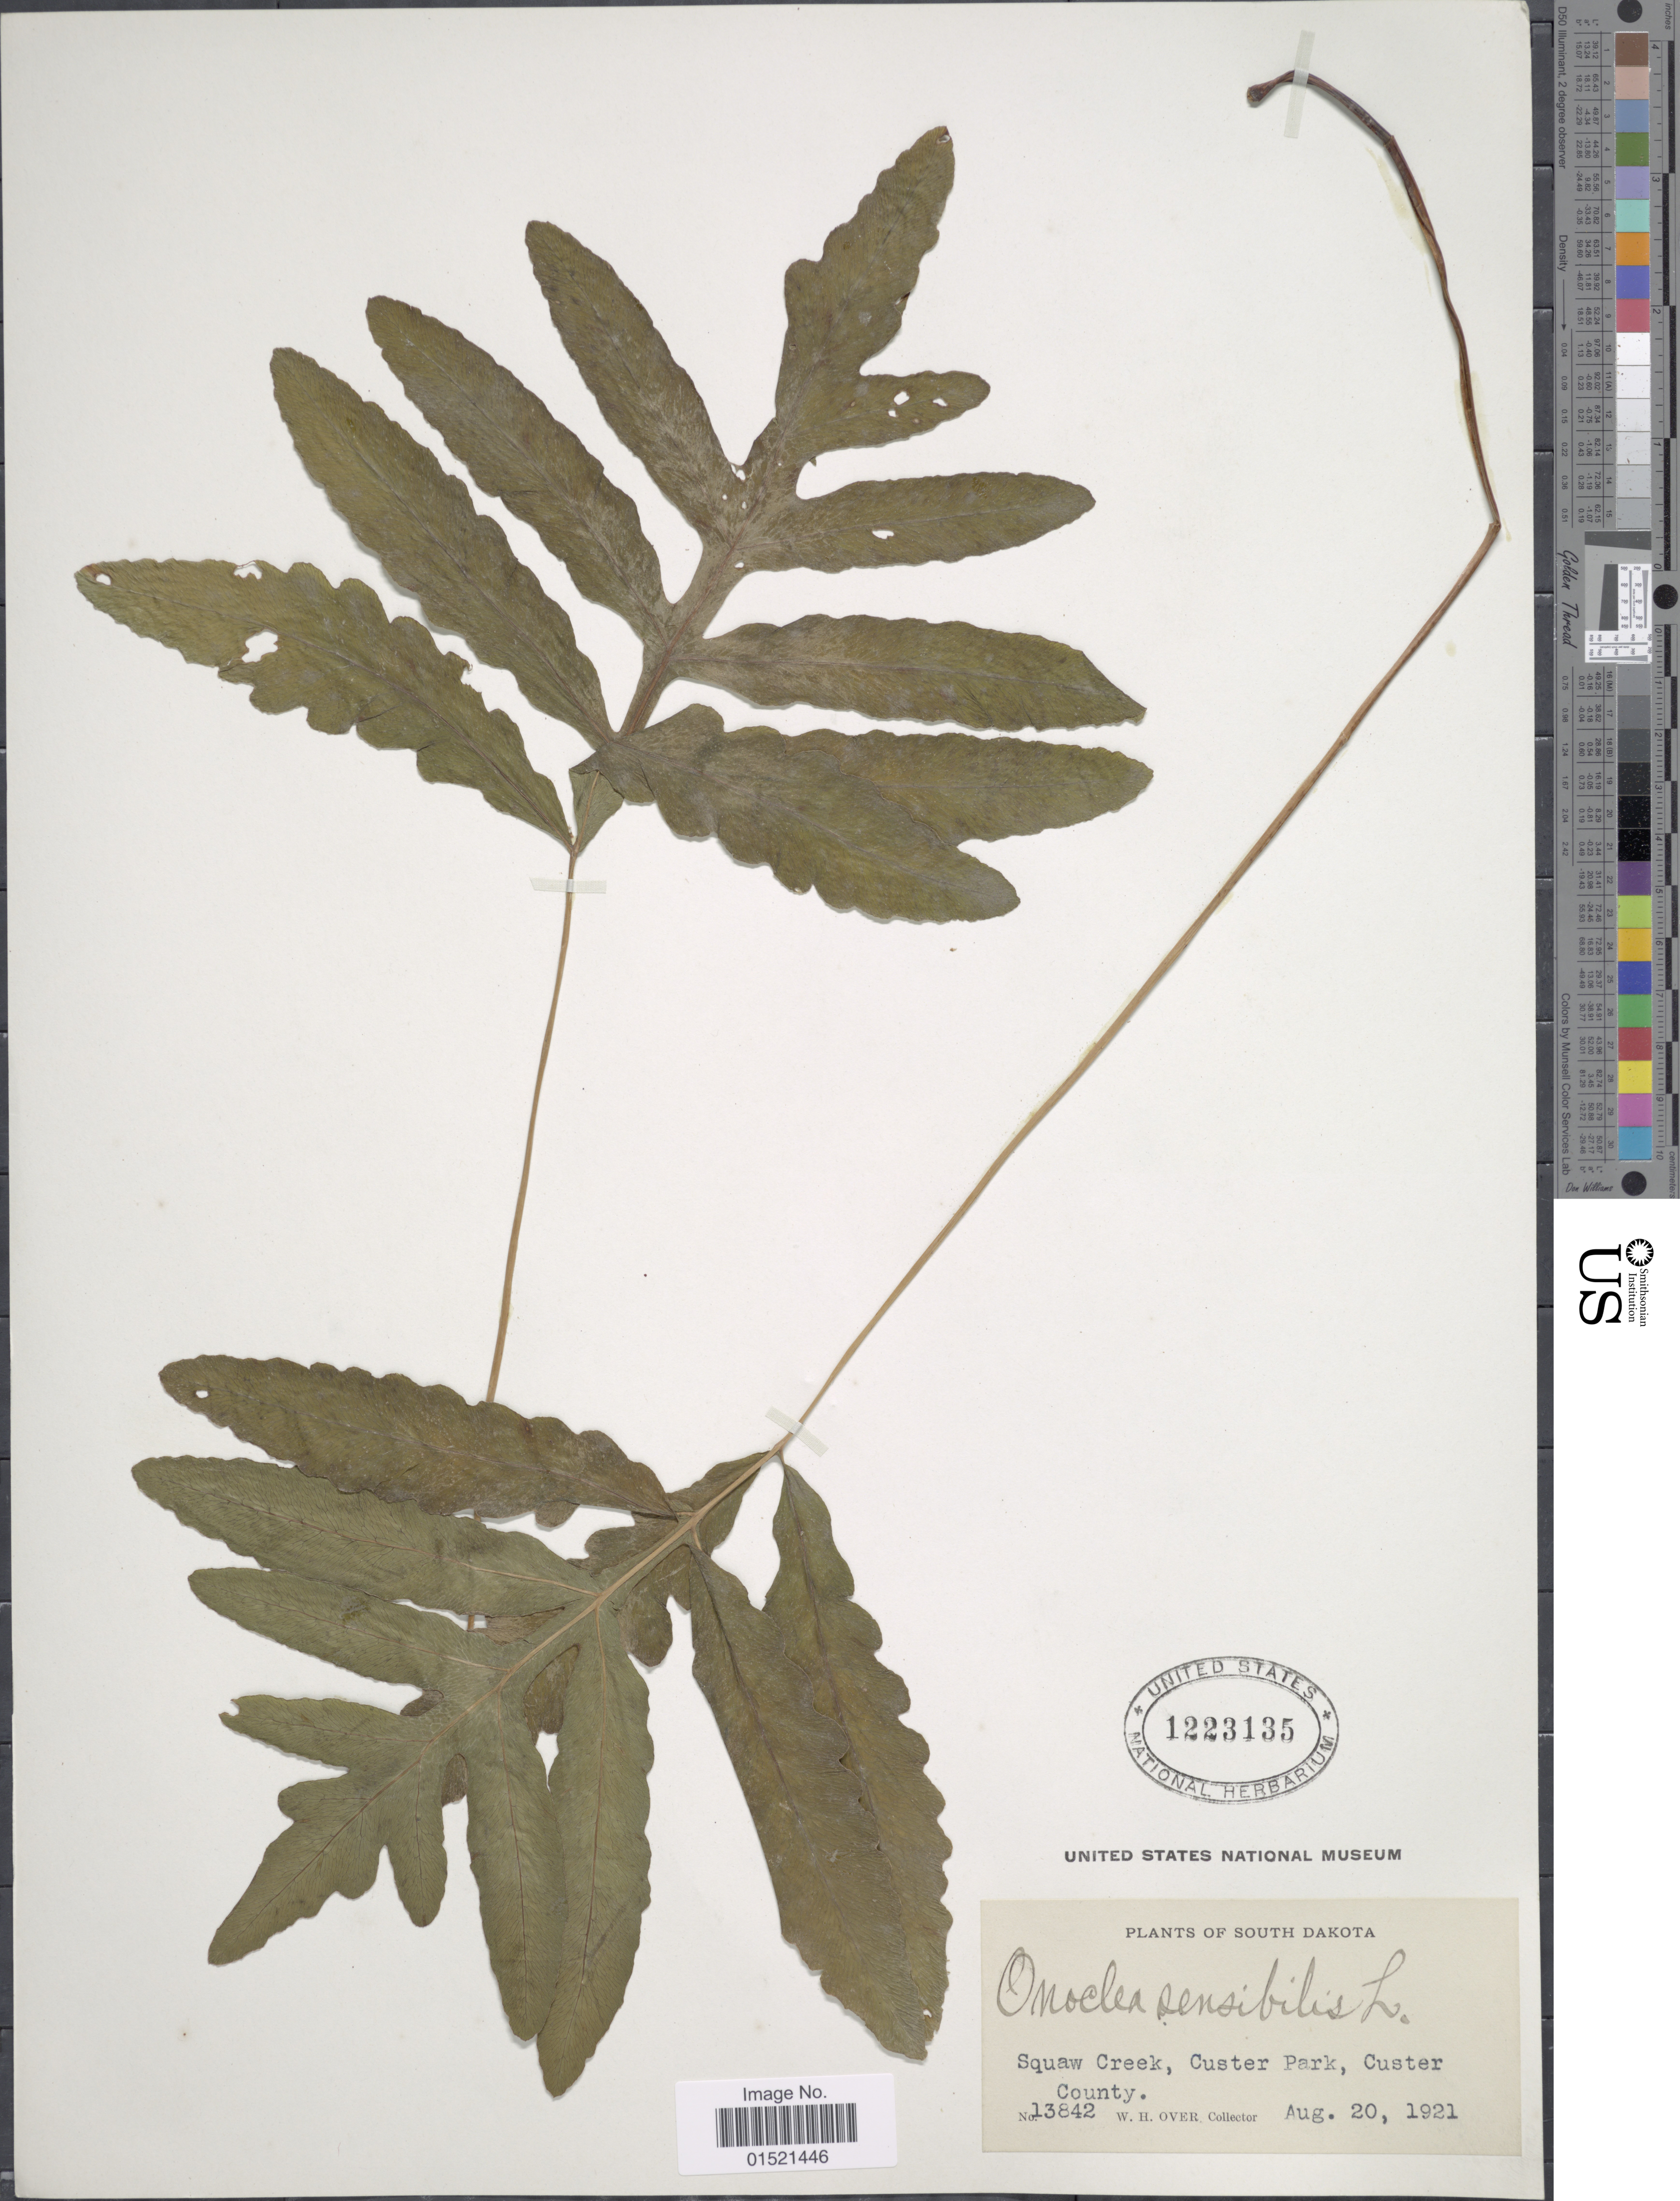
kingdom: Plantae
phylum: Tracheophyta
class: Polypodiopsida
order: Polypodiales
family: Onocleaceae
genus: Onoclea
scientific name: Onoclea sensibilis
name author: L.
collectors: W. Over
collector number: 13842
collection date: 1921-08-20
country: United States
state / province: South Dakota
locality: Squaw Creek, Custer Park, Custer County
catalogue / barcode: US 1223135